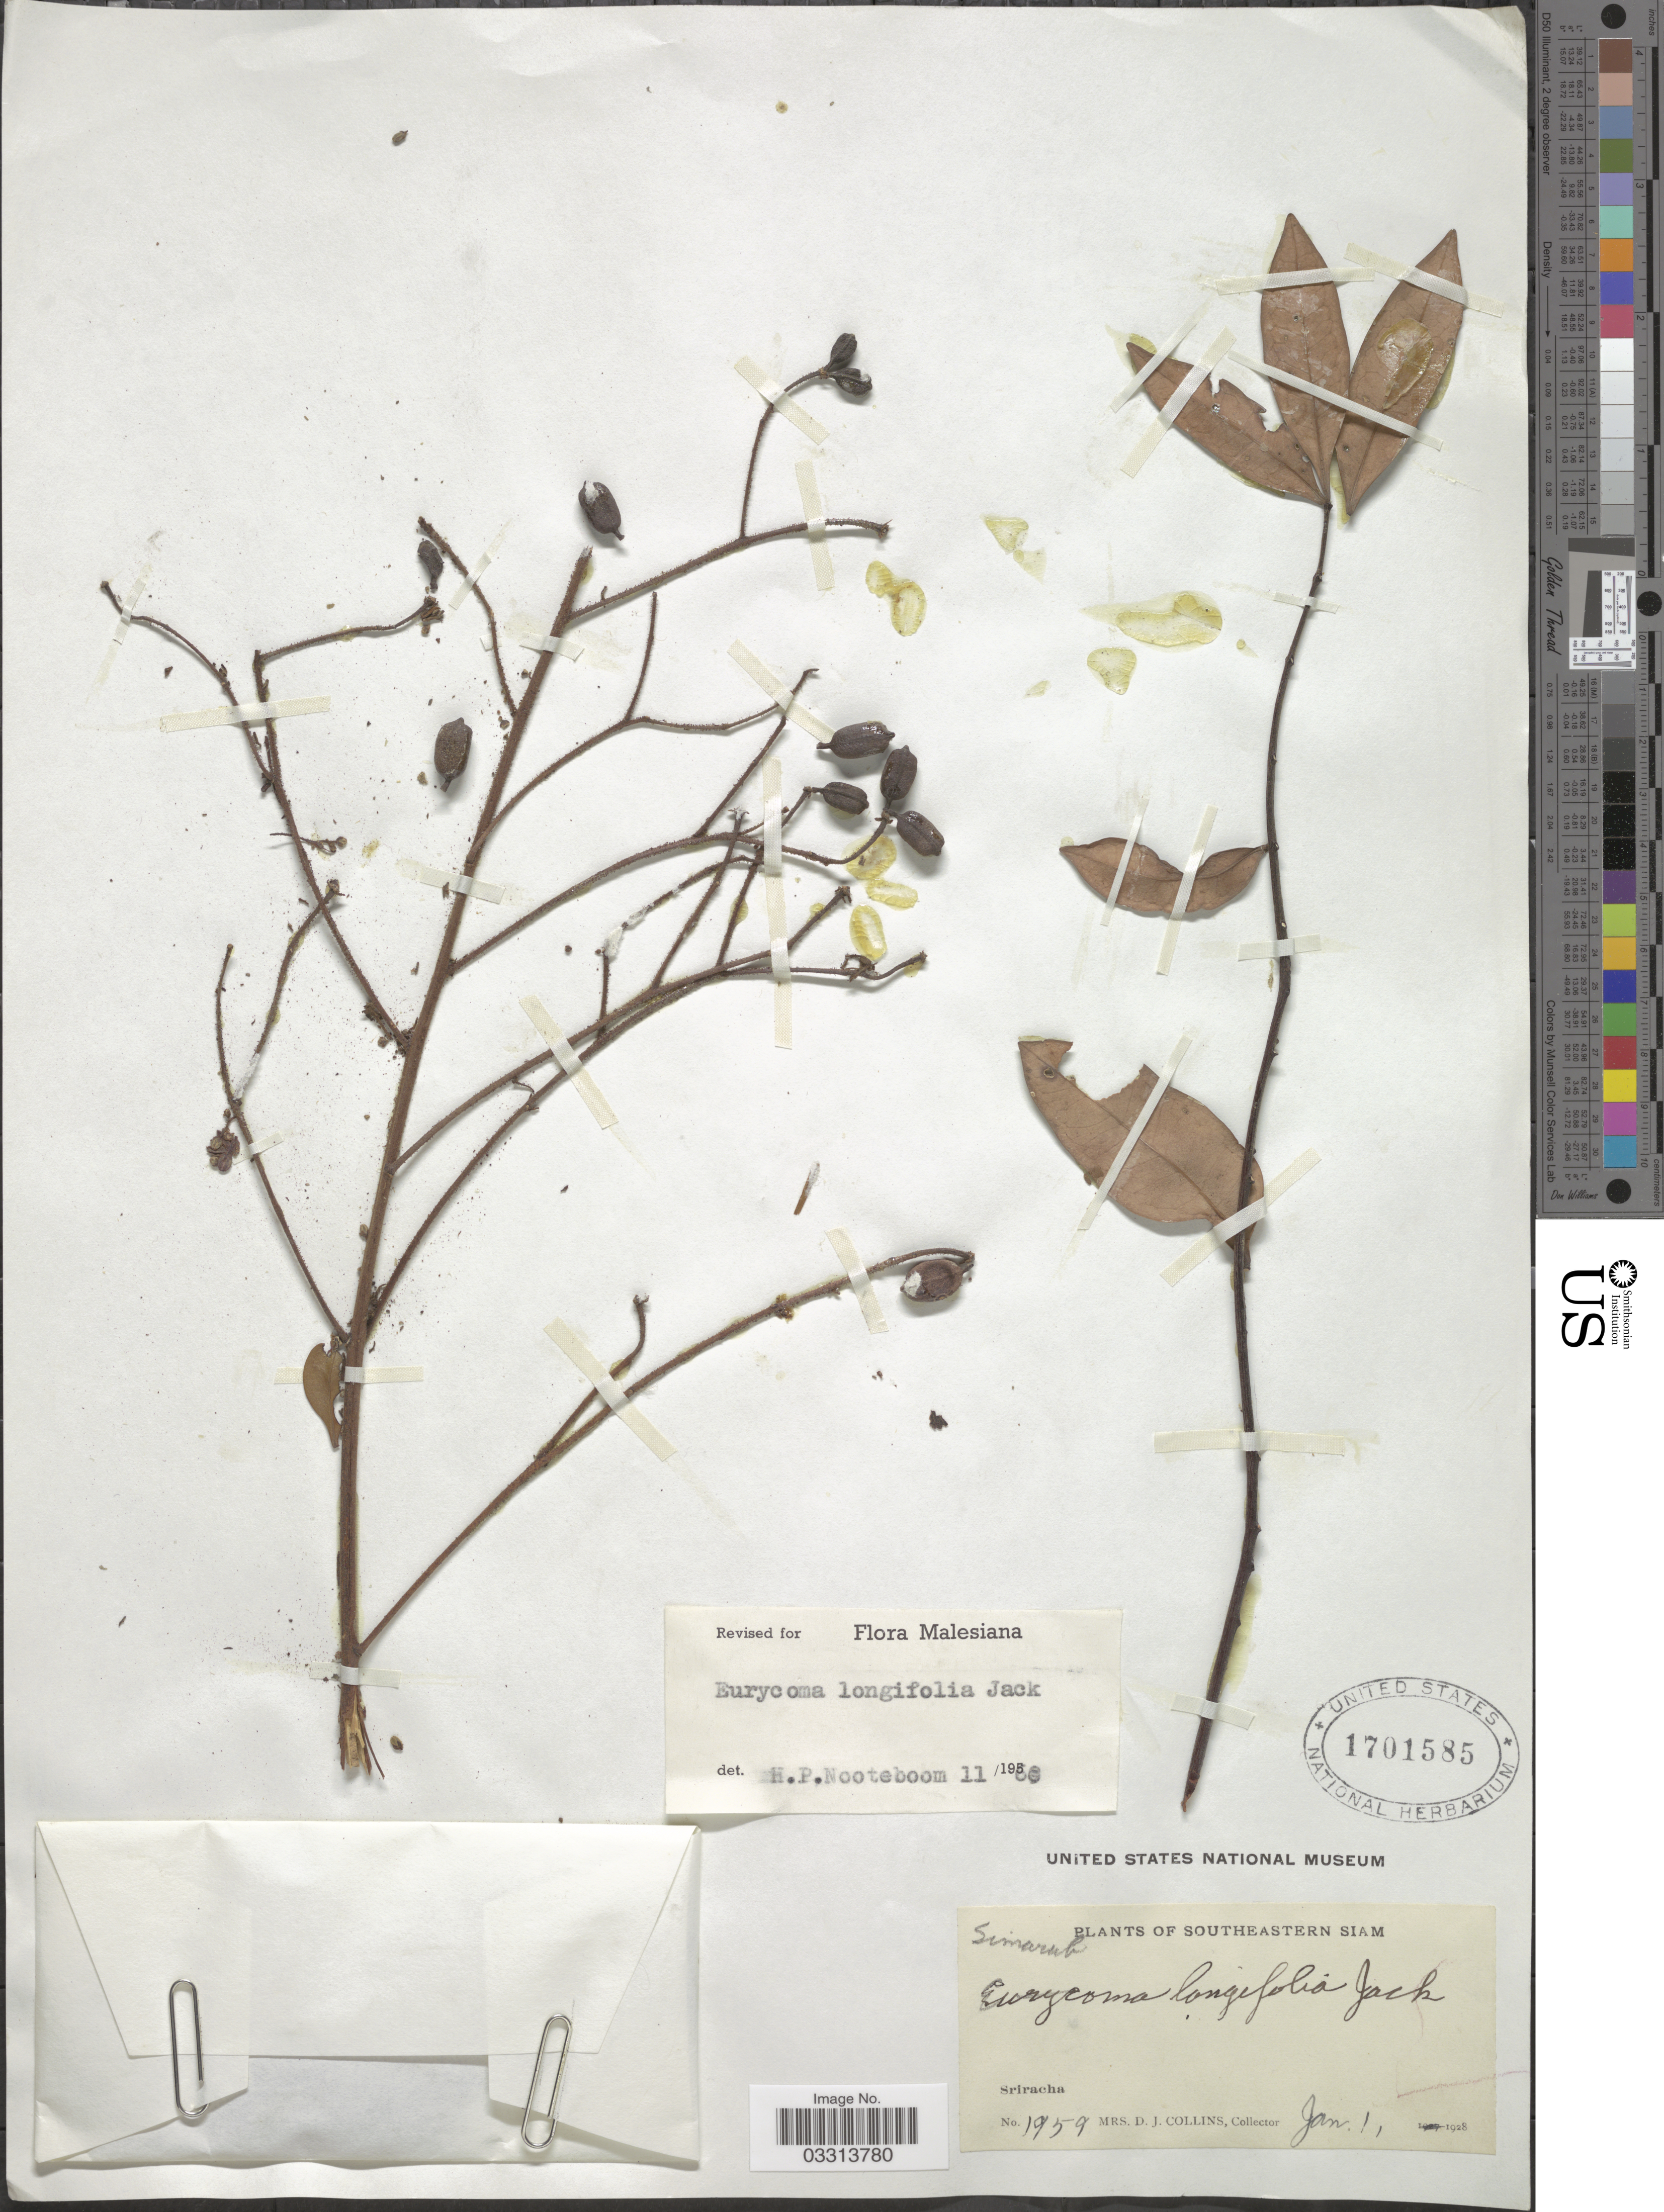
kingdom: Plantae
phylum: Tracheophyta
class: Magnoliopsida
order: Sapindales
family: Simaroubaceae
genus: Eurycoma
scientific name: Eurycoma longifolia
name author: Jack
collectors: Mrs. D. J. Collins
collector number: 1959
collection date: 1928-01-01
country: Thailand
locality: Southeastern Siam, Sriracha.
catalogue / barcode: US 1701585